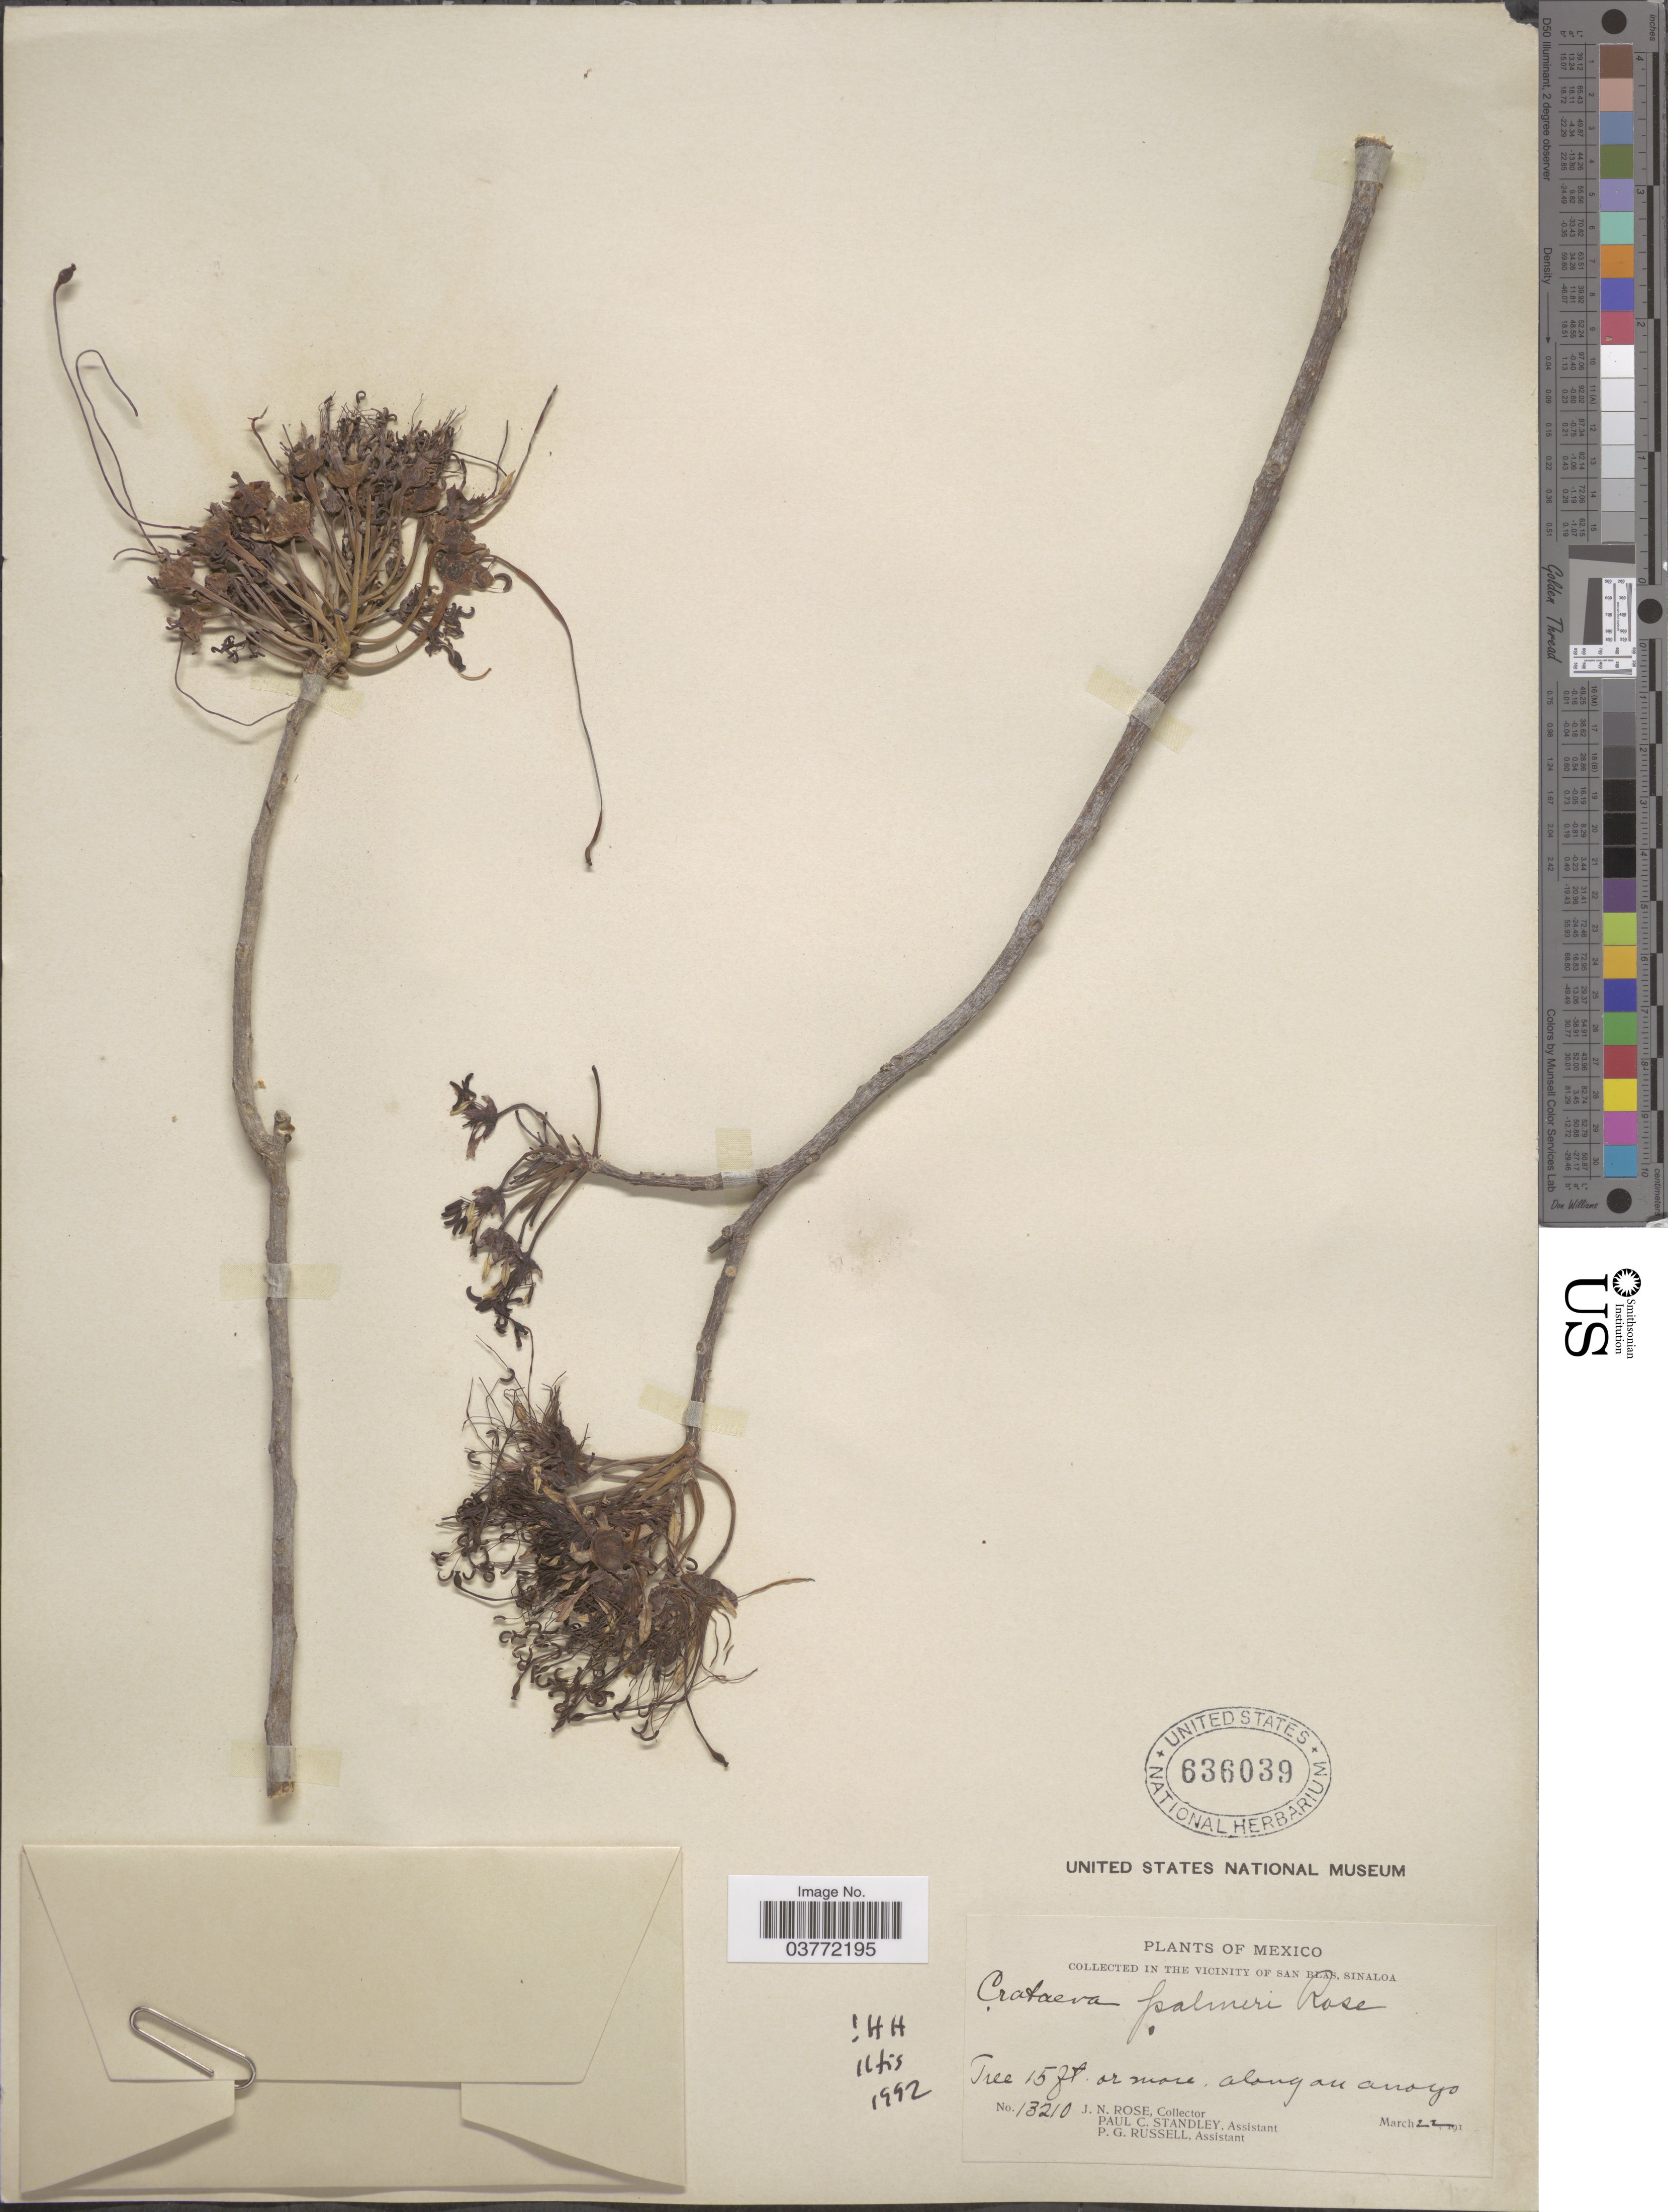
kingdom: Plantae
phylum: Tracheophyta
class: Magnoliopsida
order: Brassicales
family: Capparaceae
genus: Crateva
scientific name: Crateva palmeri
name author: Rose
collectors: J. N. Rose, P. C. Standley & P. G. Russell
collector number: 13210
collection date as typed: March 22, 191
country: Mexico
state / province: Sinaloa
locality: The Vicinity of San Blas. Along on anoyo.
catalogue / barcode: US 636039